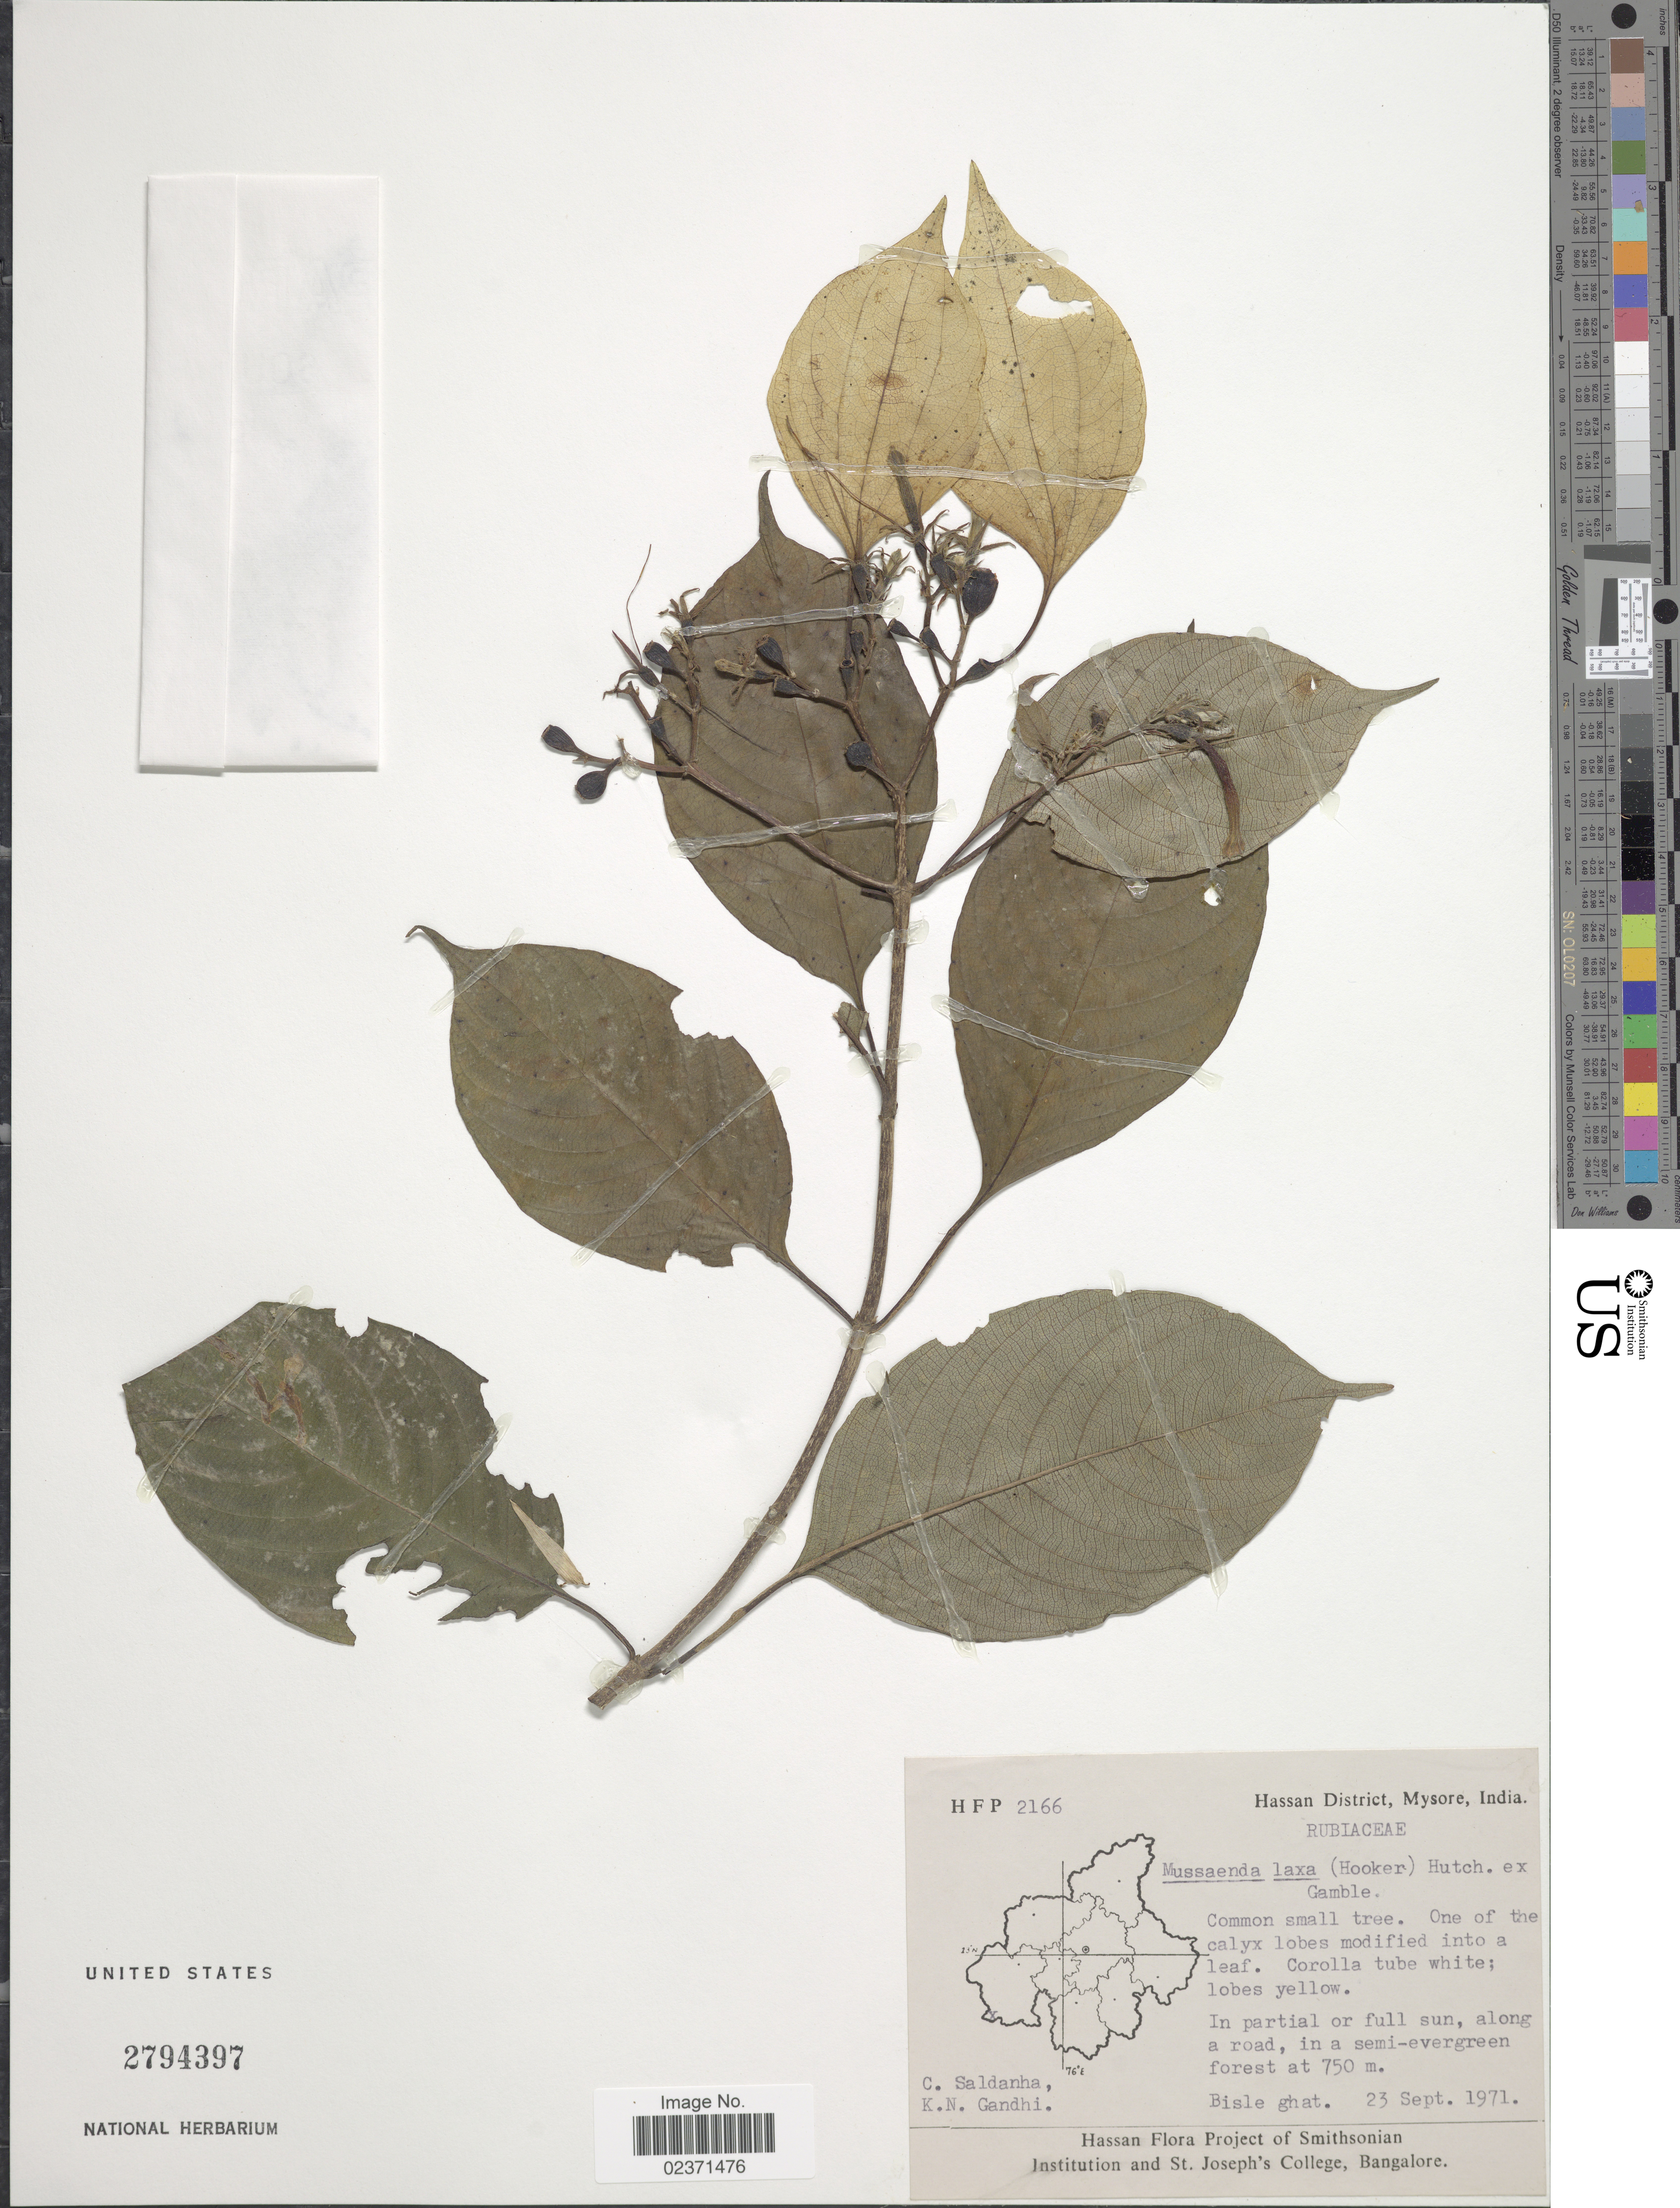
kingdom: Plantae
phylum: Tracheophyta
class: Magnoliopsida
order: Gentianales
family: Rubiaceae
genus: Mussaenda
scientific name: Mussaenda laxa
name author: (Hook. f.) Hutch. ex Gamble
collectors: C. Saldanha & K. N. Gandhi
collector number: H F P 2166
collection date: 1971-09-23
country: India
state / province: Karnataka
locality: Hassan District, Mysore. Bisle ghat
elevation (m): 750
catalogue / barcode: US 2794397